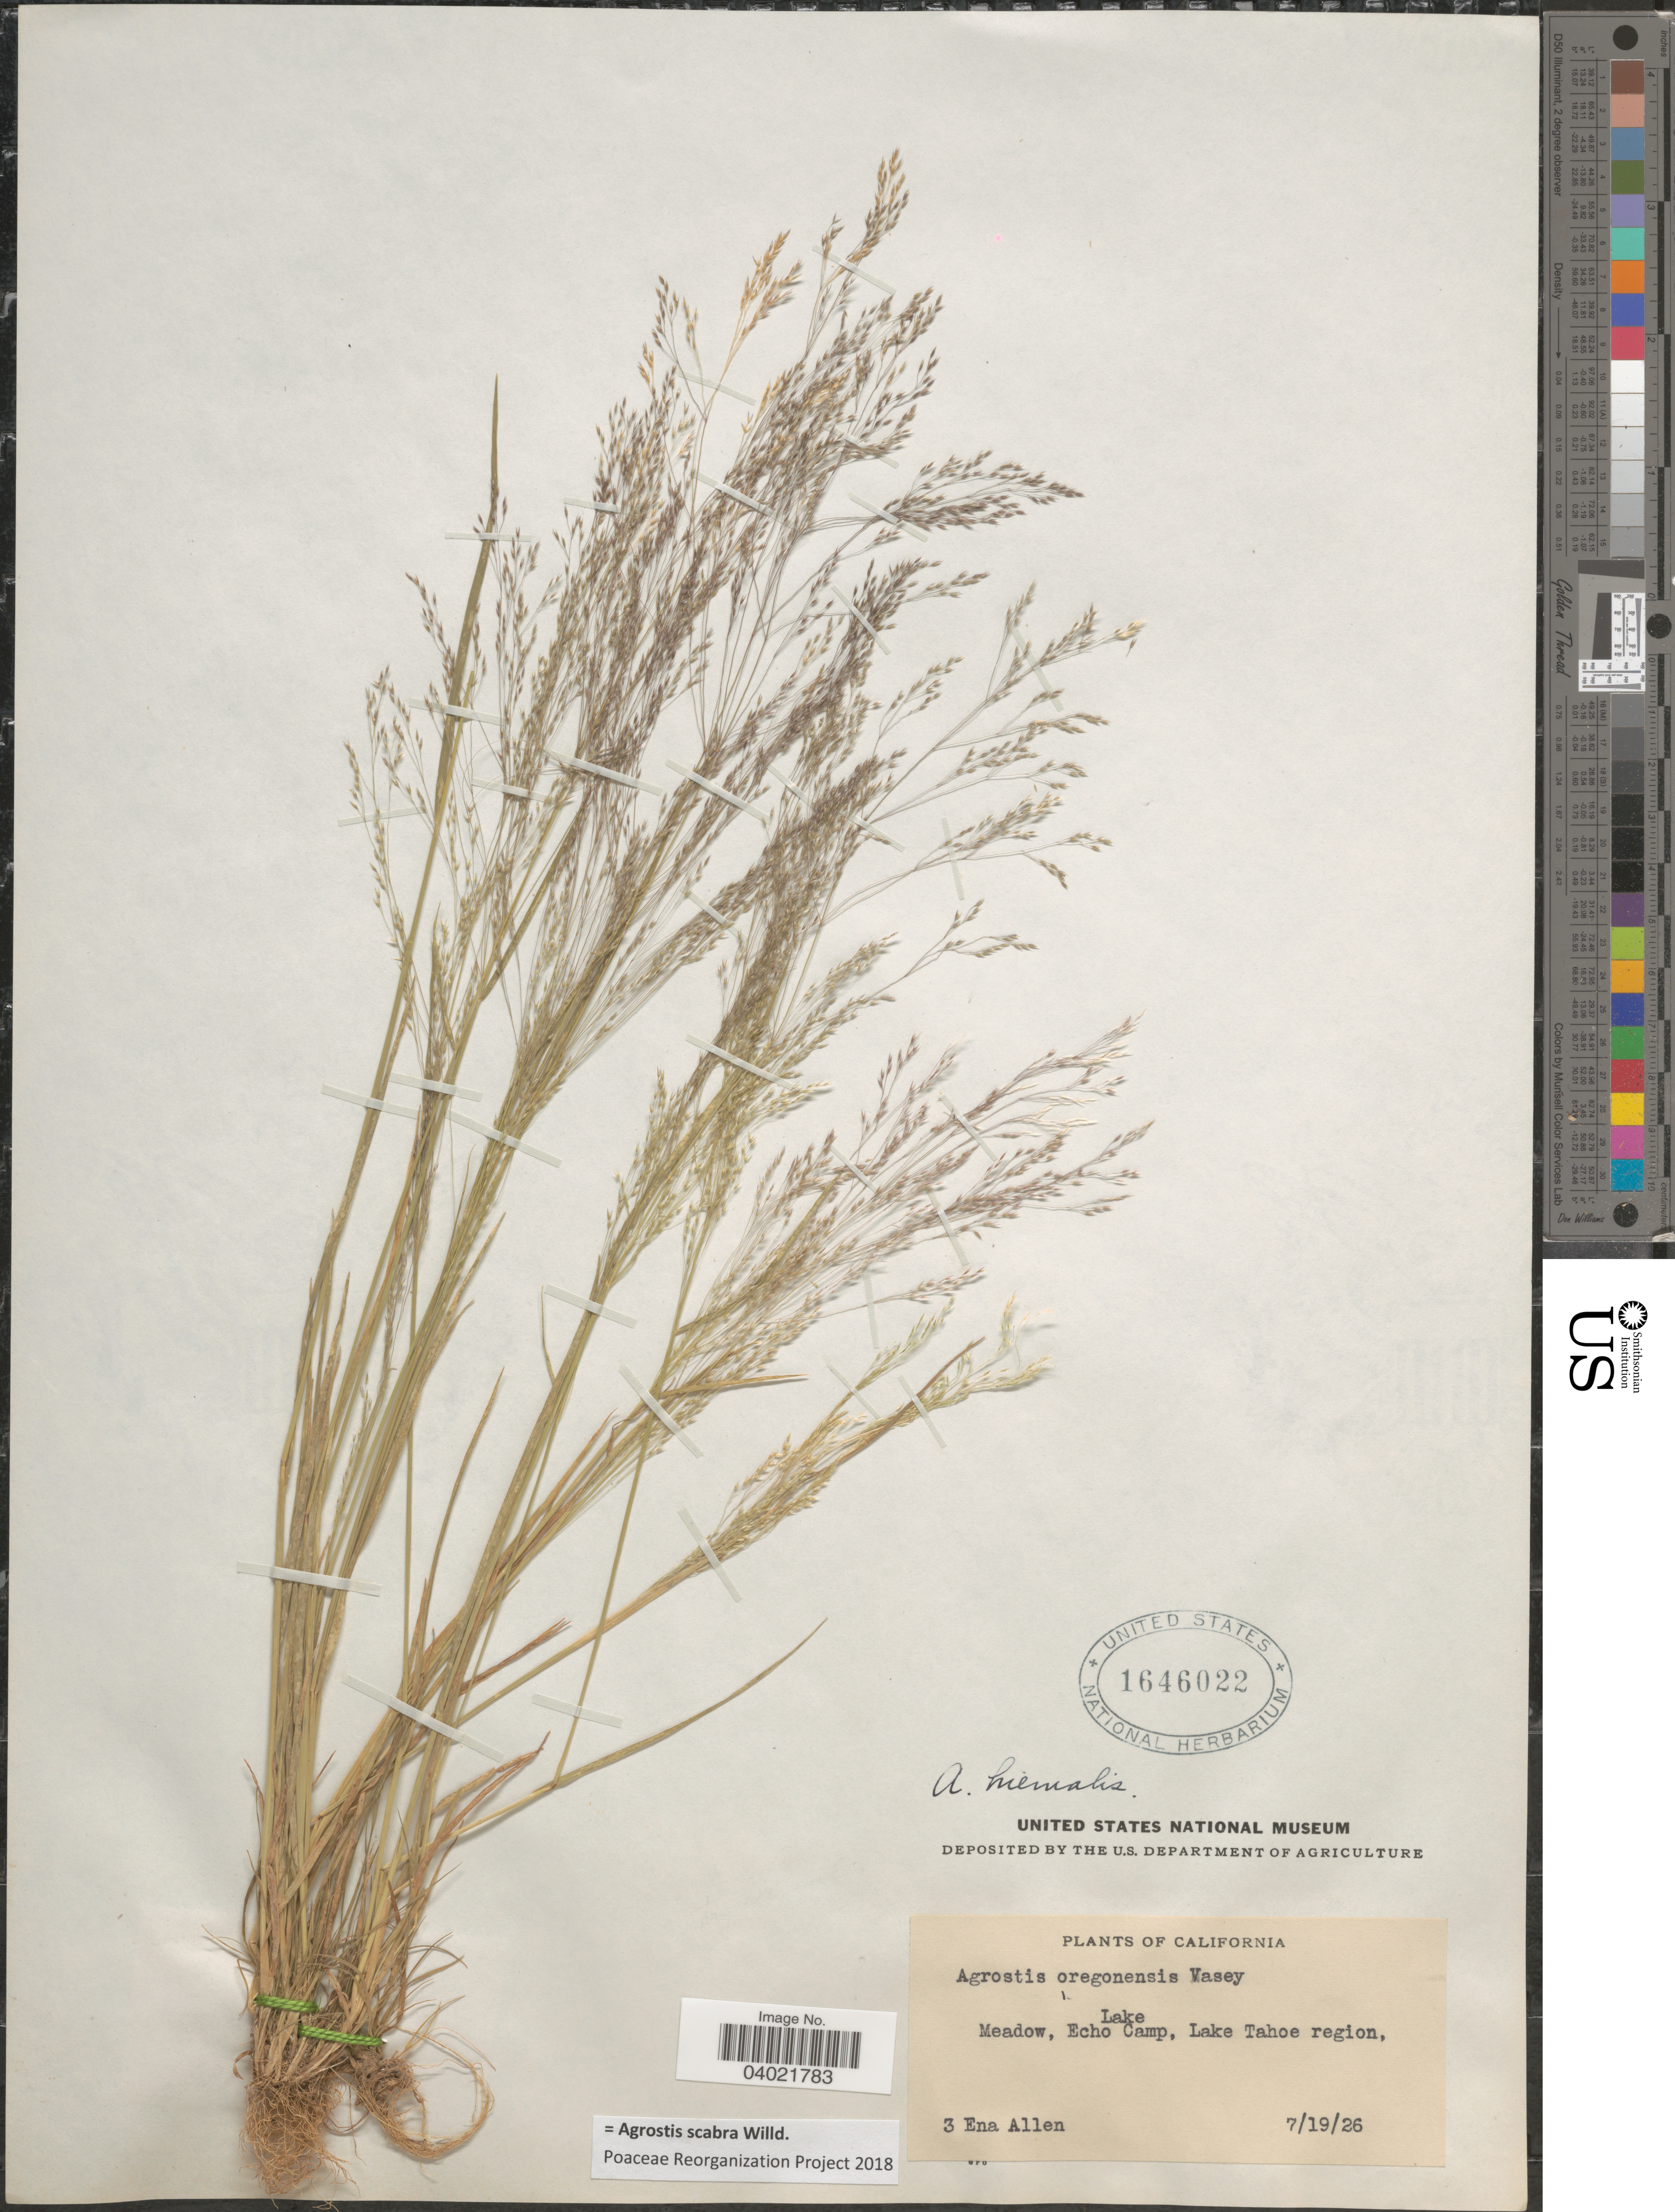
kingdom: Plantae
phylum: Tracheophyta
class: Liliopsida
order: Poales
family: Poaceae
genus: Agrostis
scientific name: Agrostis scabra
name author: Willd.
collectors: E. Allen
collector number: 3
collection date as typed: Transcribed d/m/y: 19/7/26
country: United States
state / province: California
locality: Lake. Meadow, Echo Camp, Lake Tahoe region.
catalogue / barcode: US 1646022